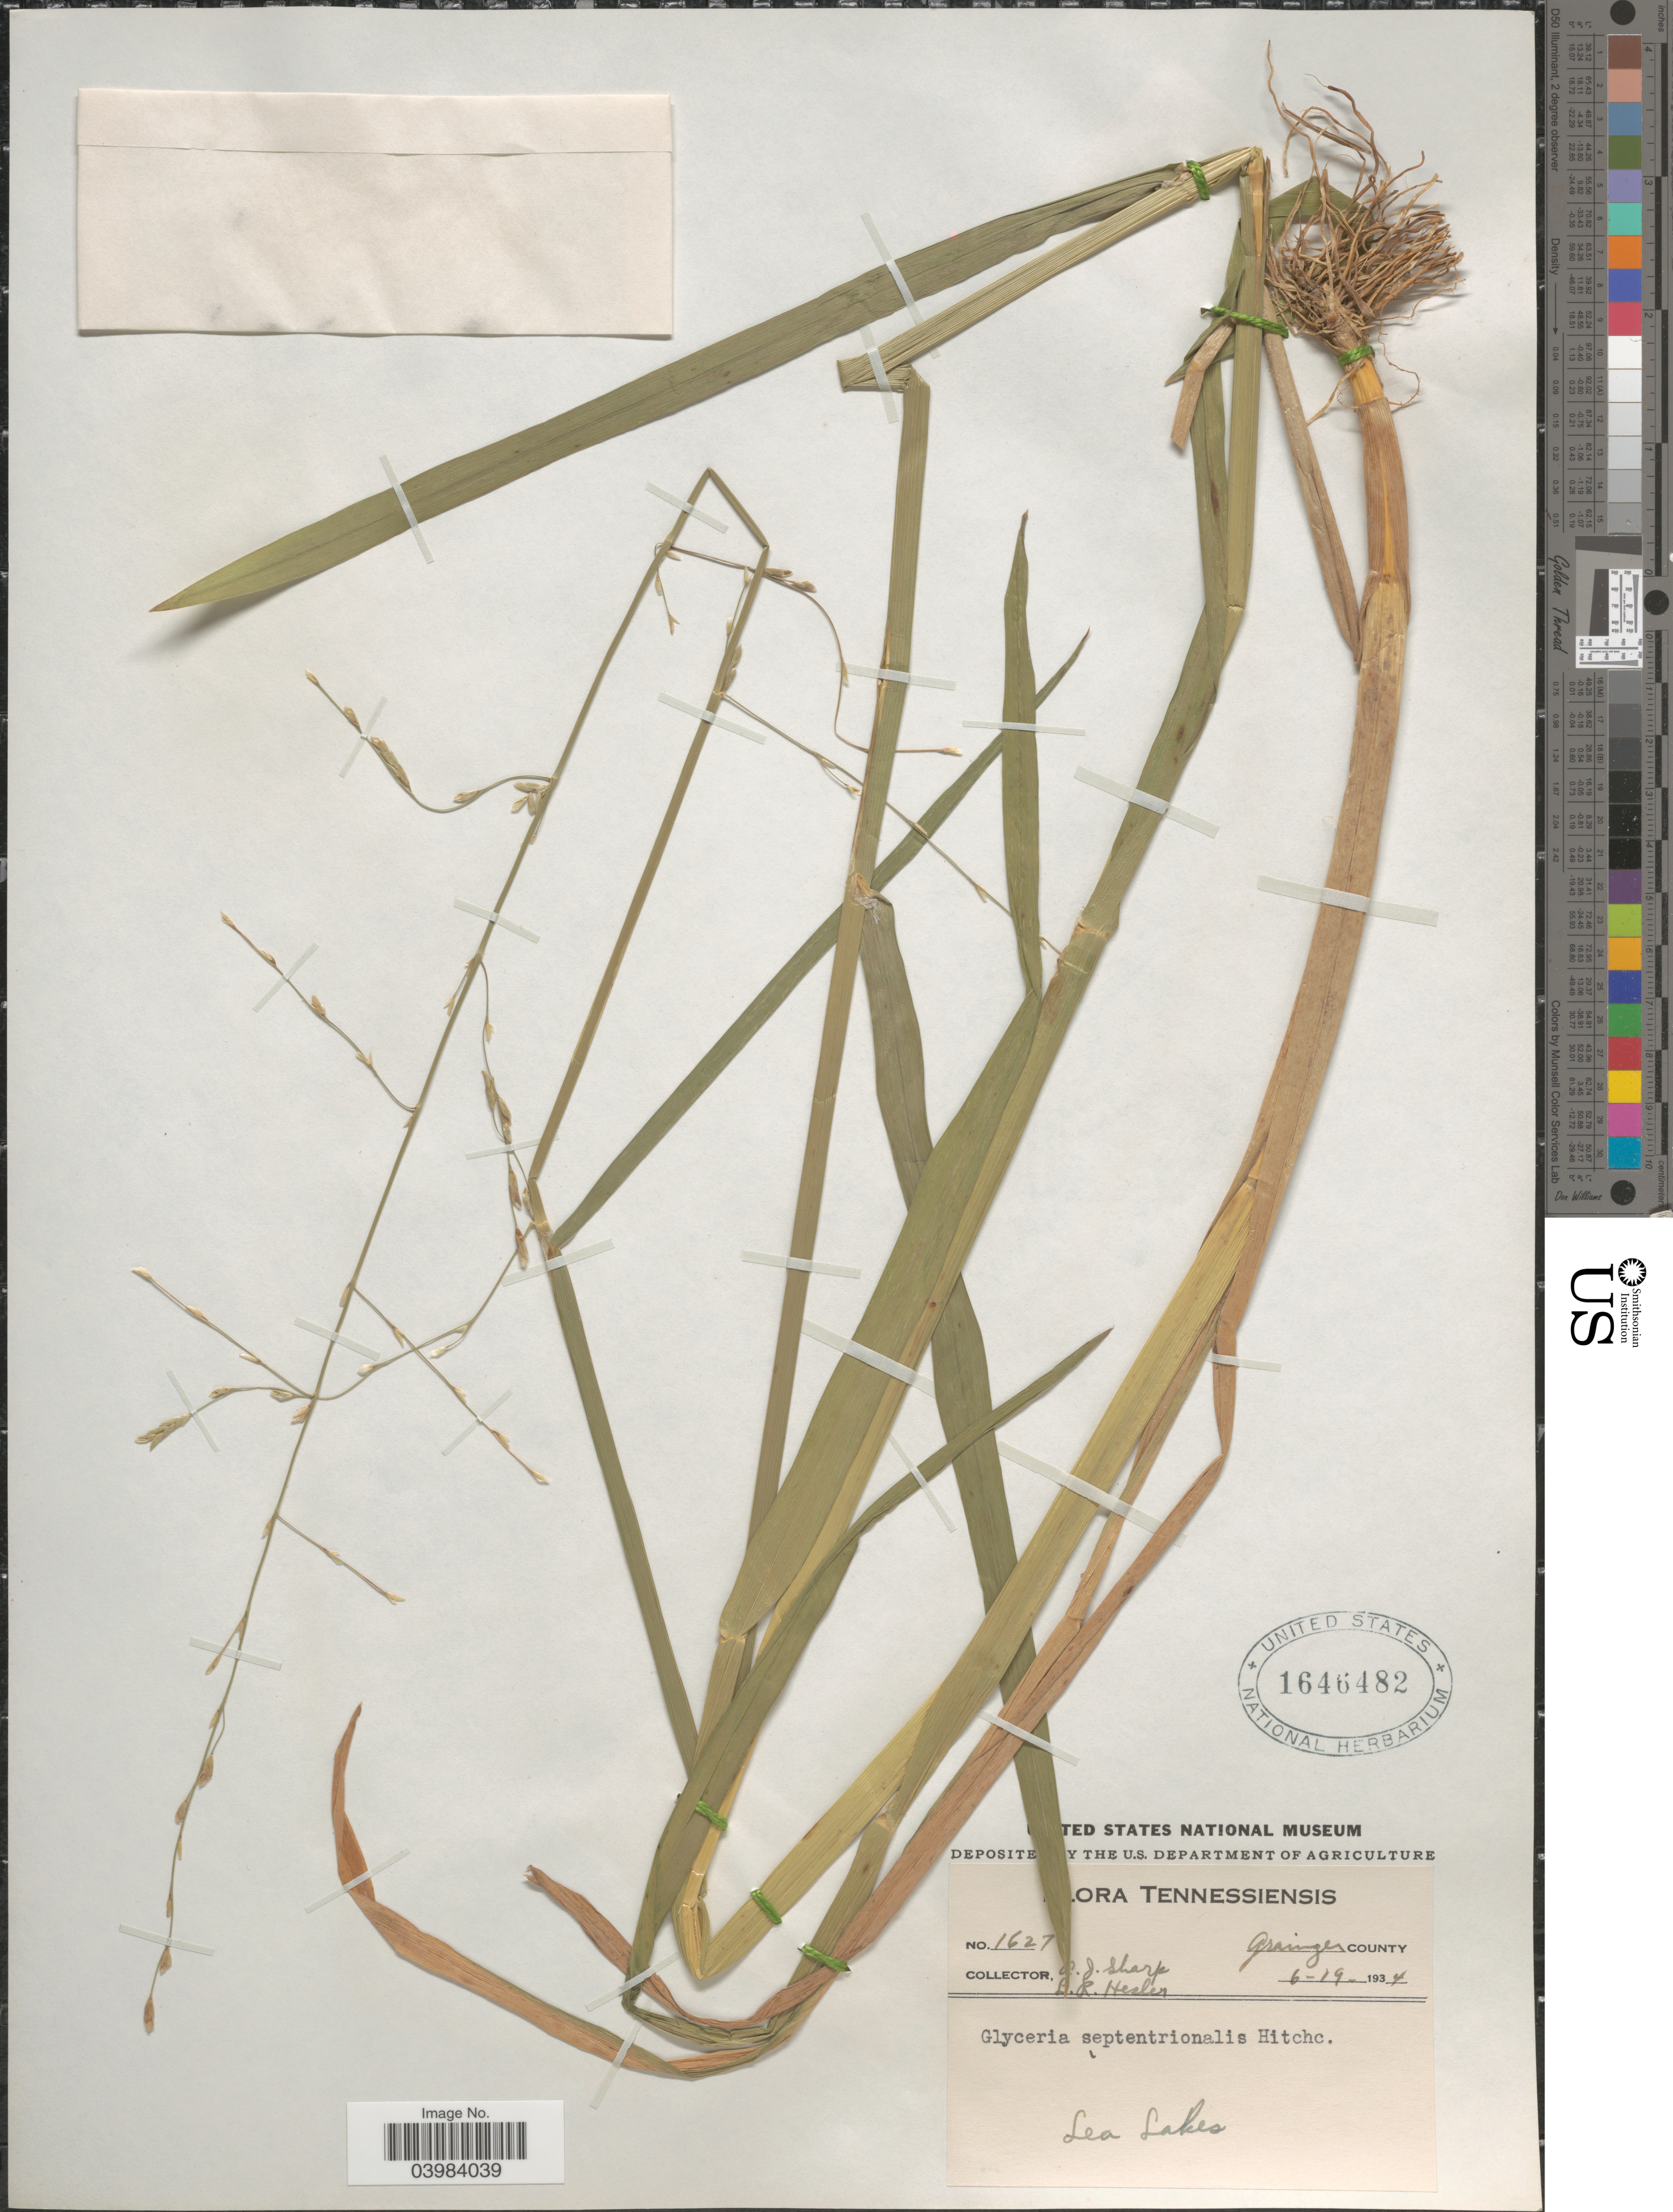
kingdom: Plantae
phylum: Tracheophyta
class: Liliopsida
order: Poales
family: Poaceae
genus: Glyceria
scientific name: Glyceria septentrionalis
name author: Hitchc.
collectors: A. J. Sharp & L. Hesler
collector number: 1627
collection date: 1934-06-19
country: United States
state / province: Tennessee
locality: Grainger County. Lea Lakes.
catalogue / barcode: US 1646482